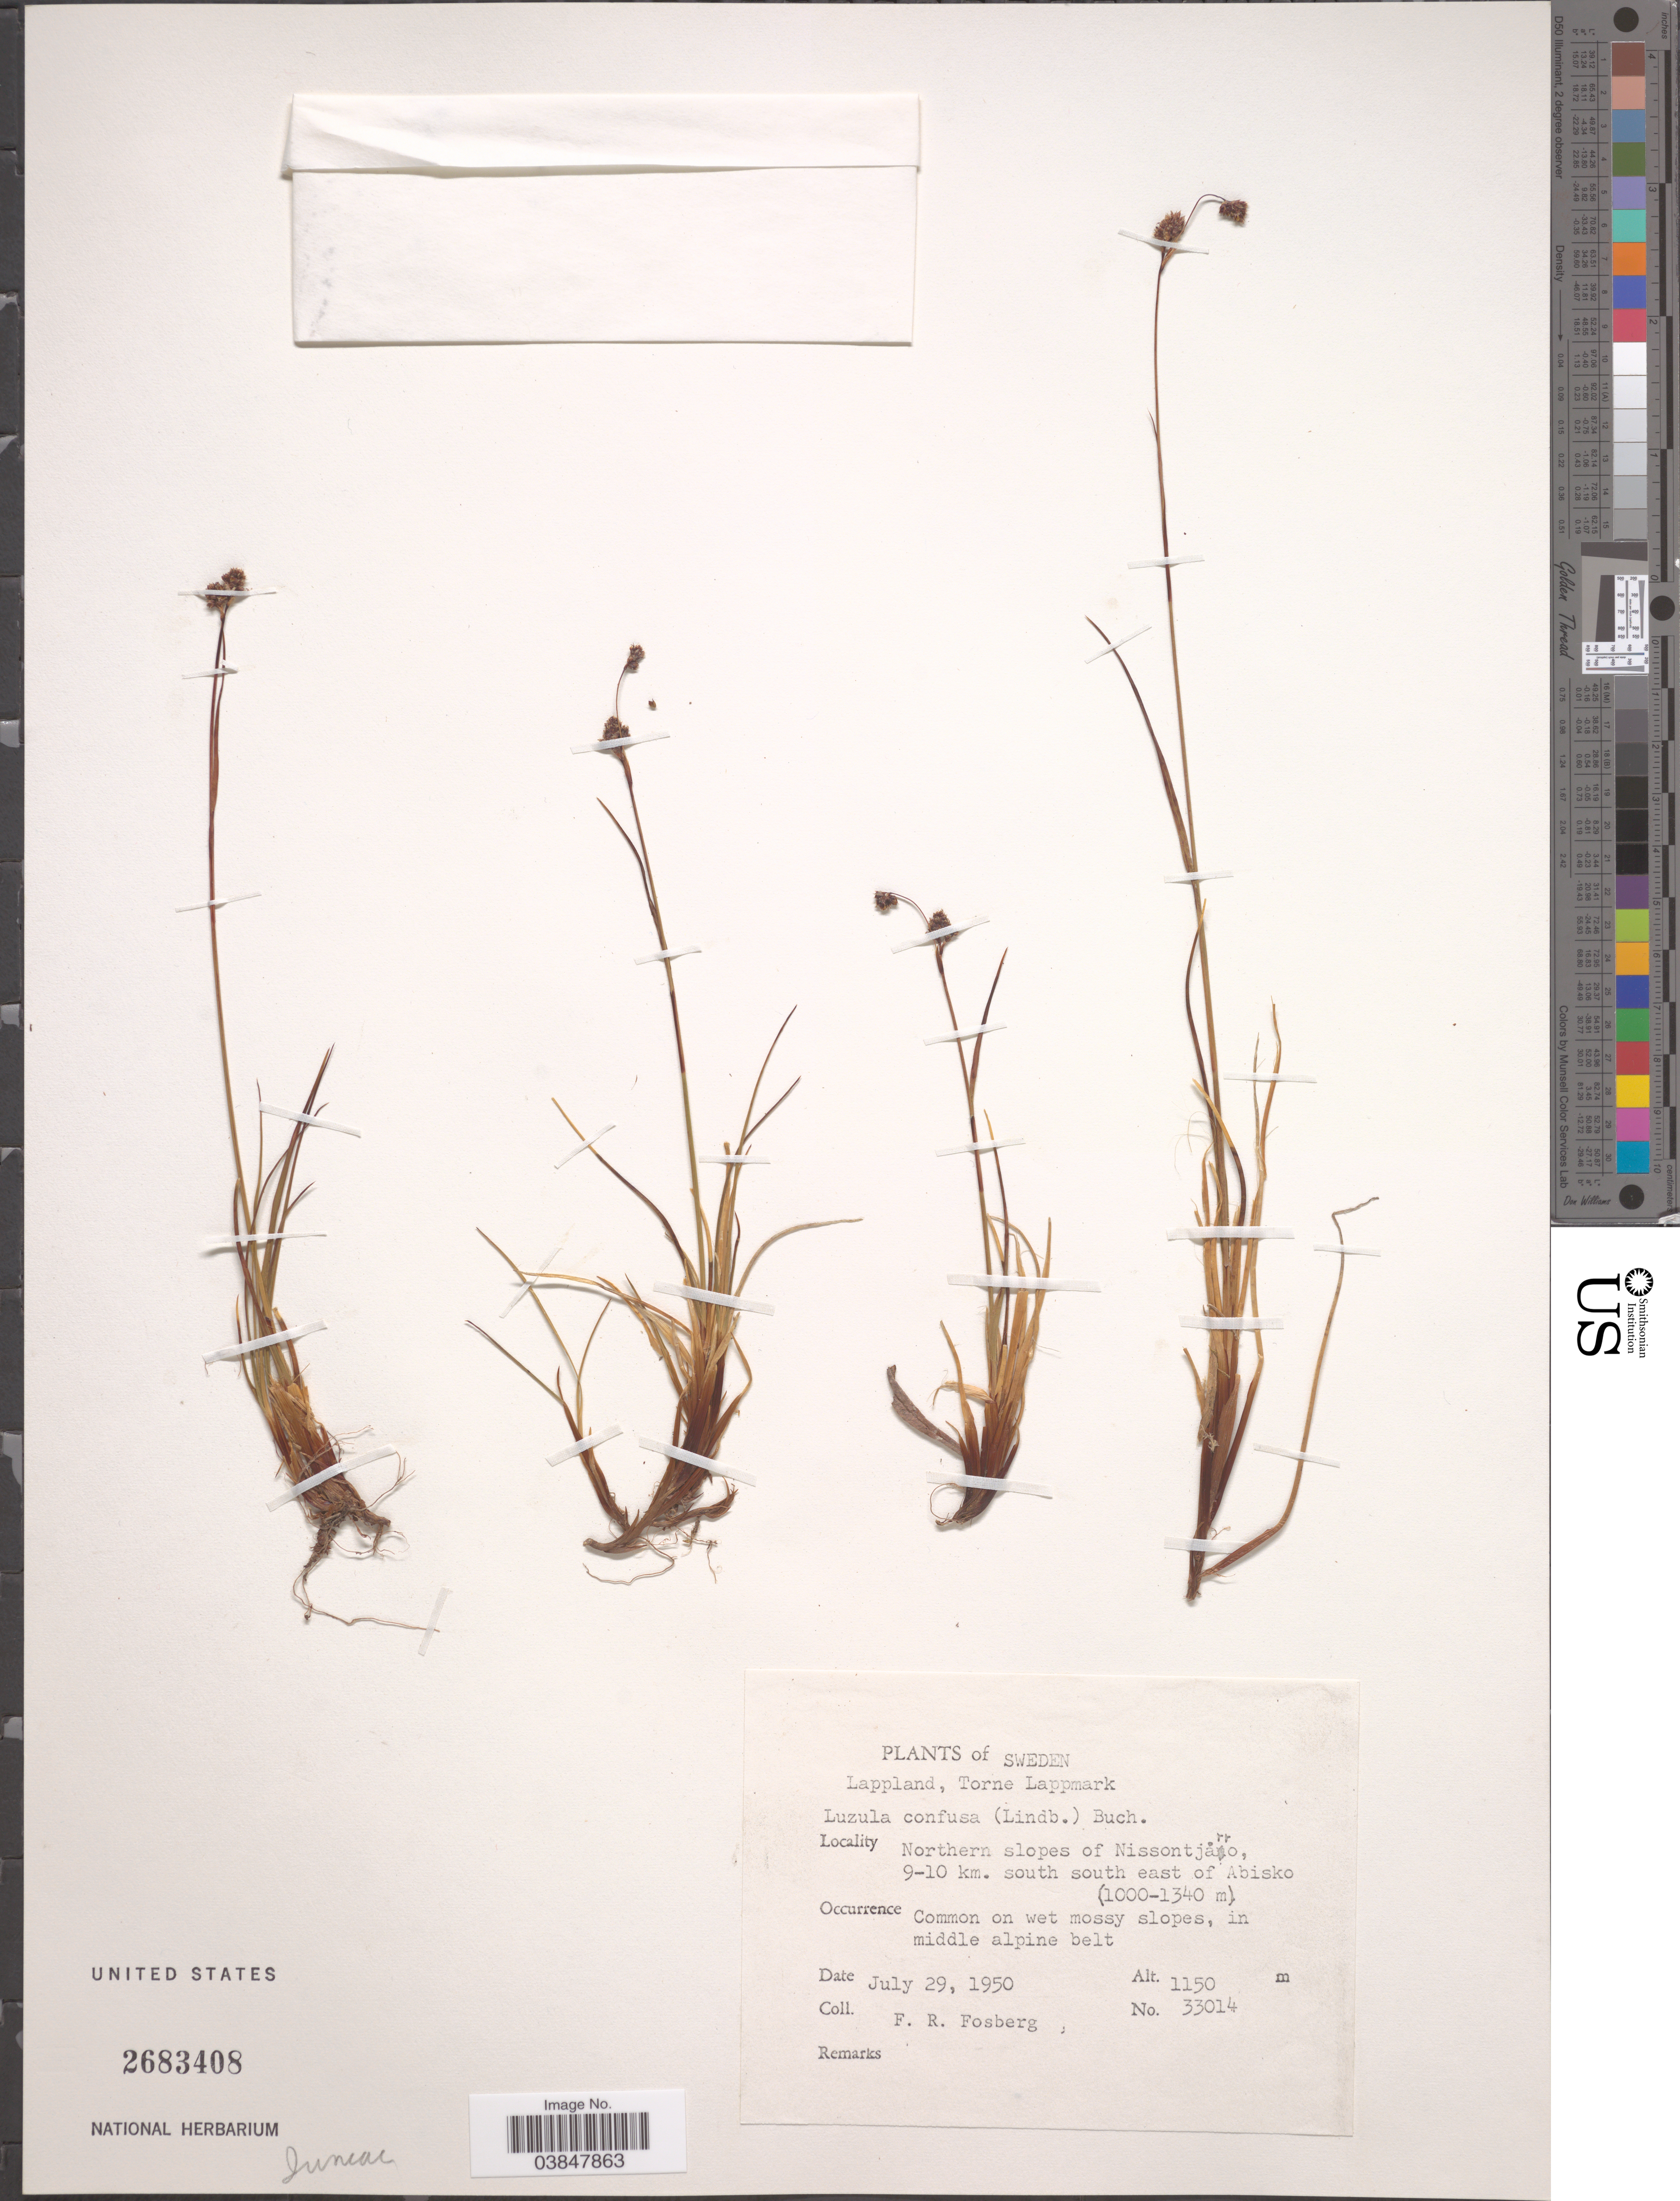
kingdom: Plantae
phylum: Tracheophyta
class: Liliopsida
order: Poales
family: Juncaceae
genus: Luzula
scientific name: Luzula confusa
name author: Lindeb.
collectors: F. R. Fosberg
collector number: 1150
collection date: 1950-07-29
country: Sweden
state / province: Norrbotten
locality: Lappland, Torne Lappmark. Northern slopes of Nissontjarro, 9-10 km. south south east of Abisko.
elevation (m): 1150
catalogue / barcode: US 2683408